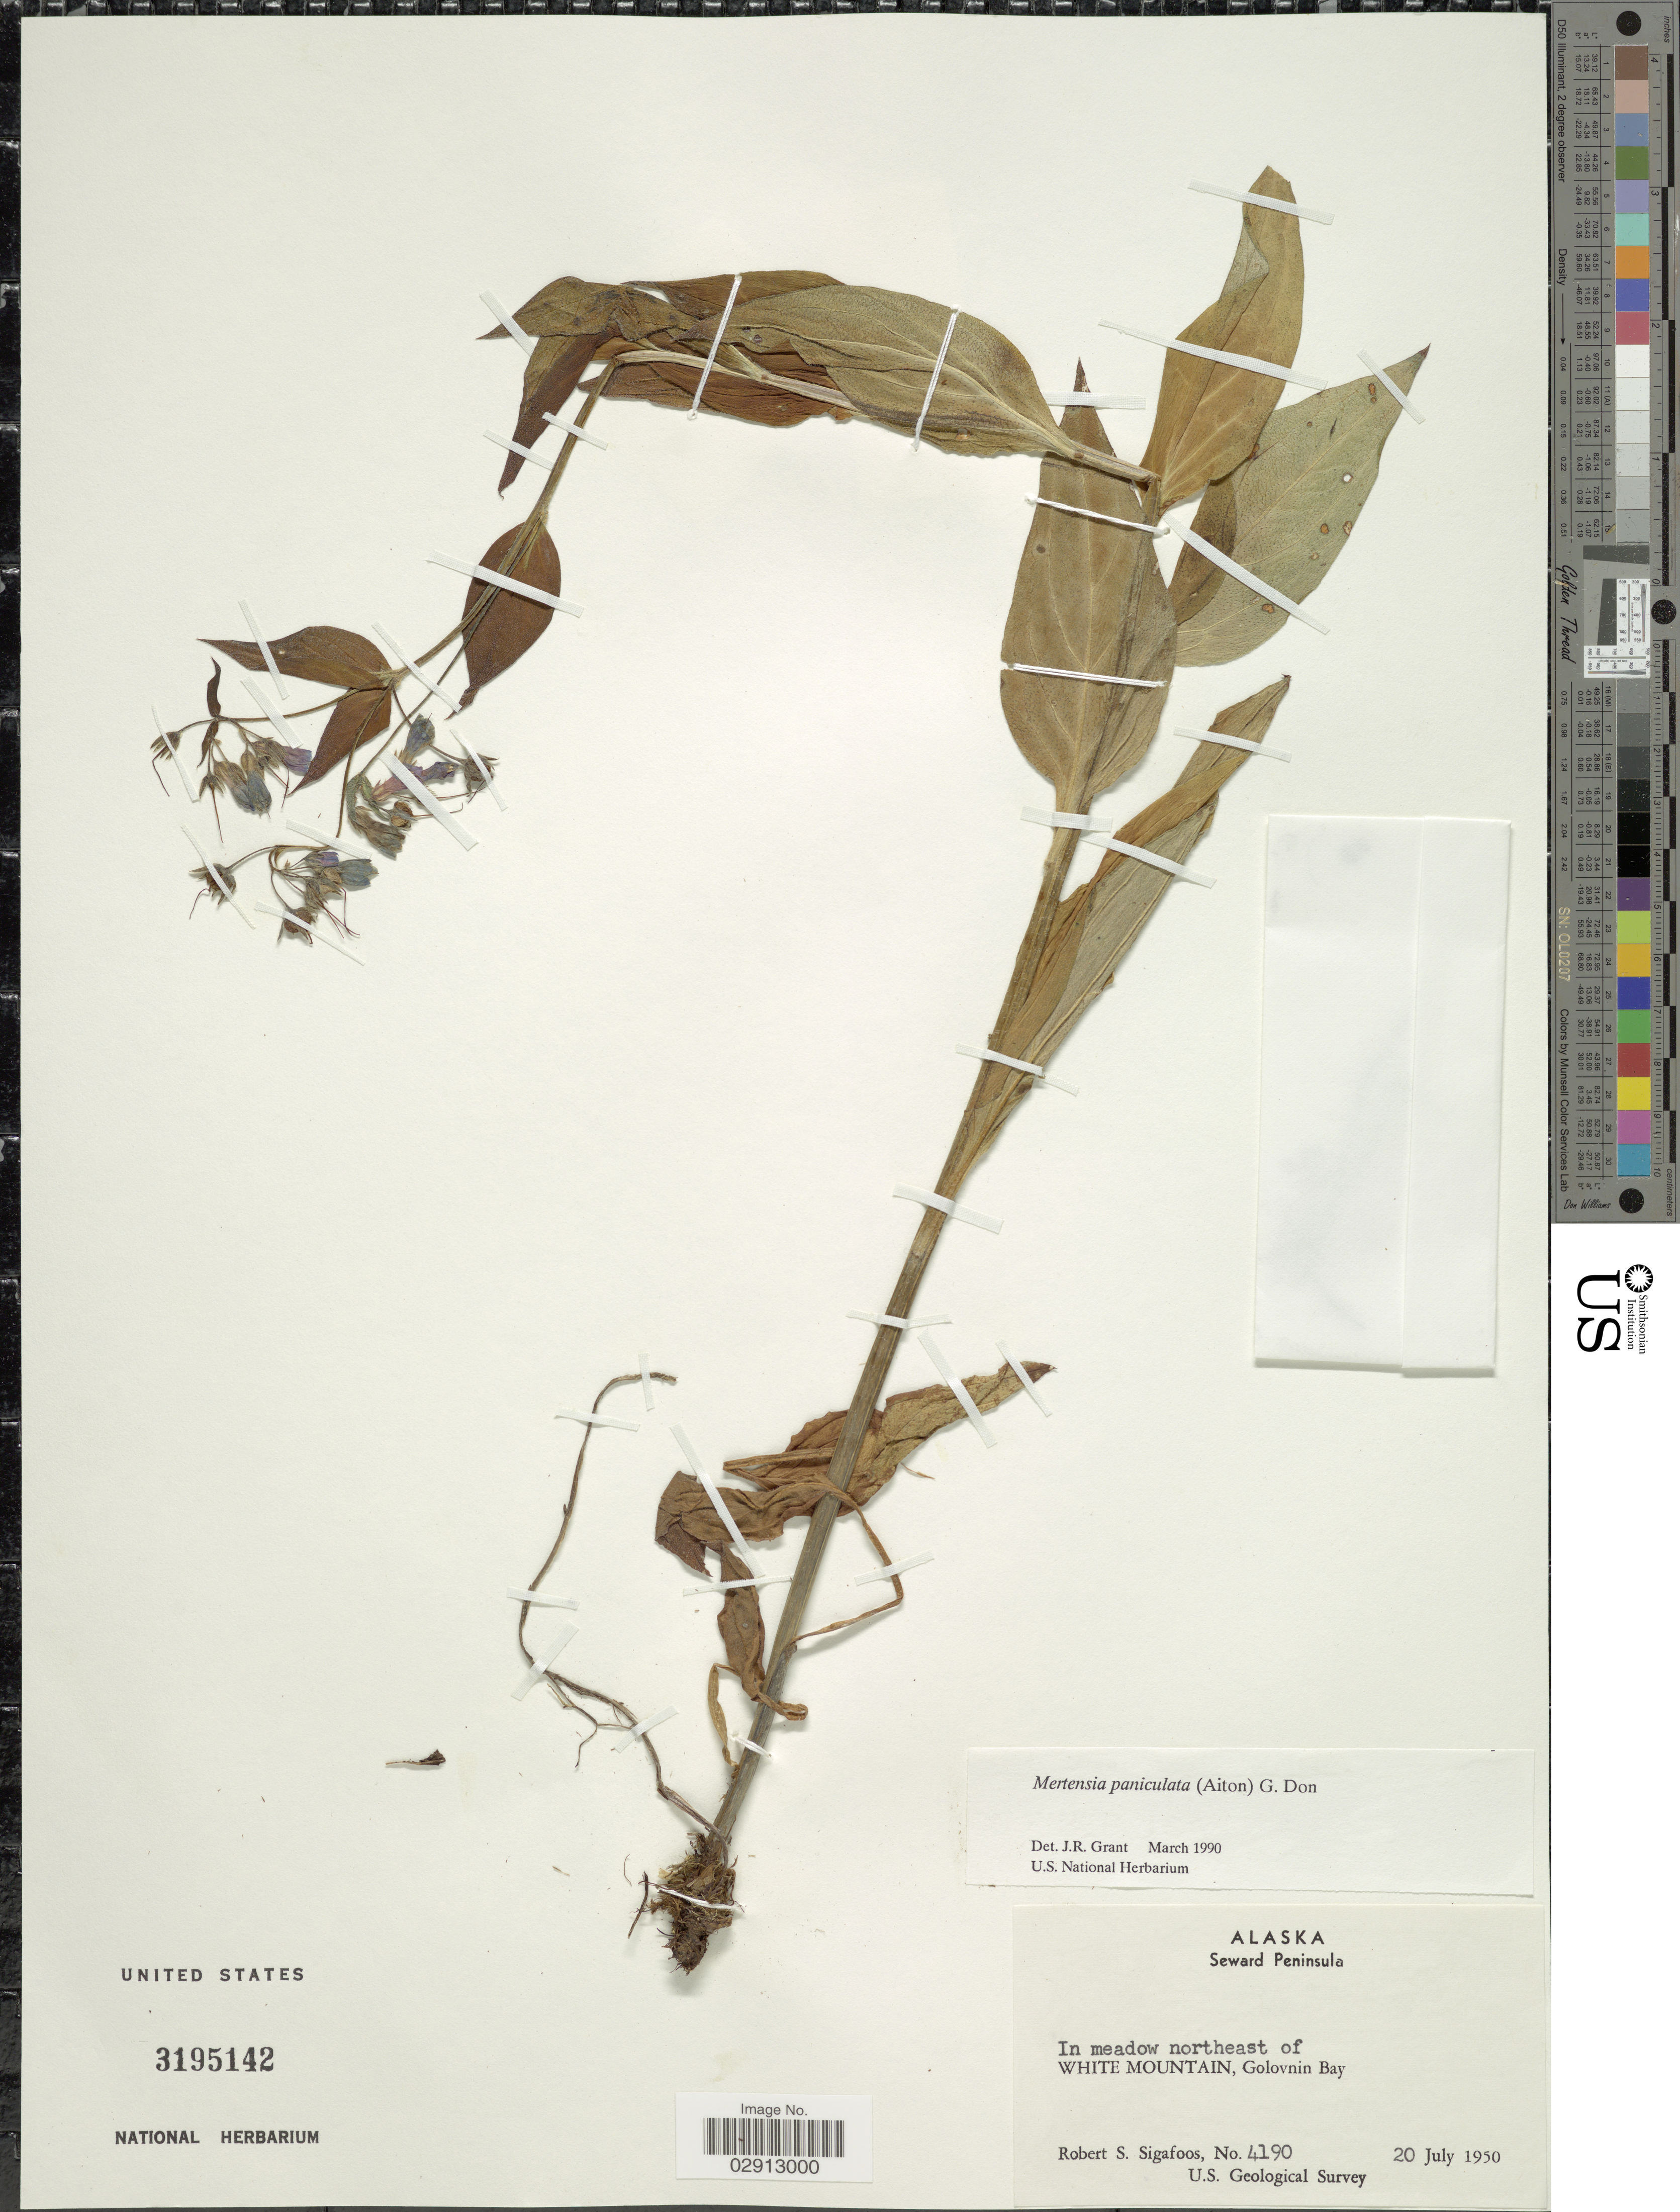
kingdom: Plantae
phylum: Tracheophyta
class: Magnoliopsida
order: Boraginales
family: Boraginaceae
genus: Mertensia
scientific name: Mertensia paniculata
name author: (Aiton) G. Don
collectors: R. Sigafoos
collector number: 4190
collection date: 1950-07-20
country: United States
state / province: Alaska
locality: Seward Peninsula. In meadow northeast of White Mountain, Golovnin Bay.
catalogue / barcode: US 3195142